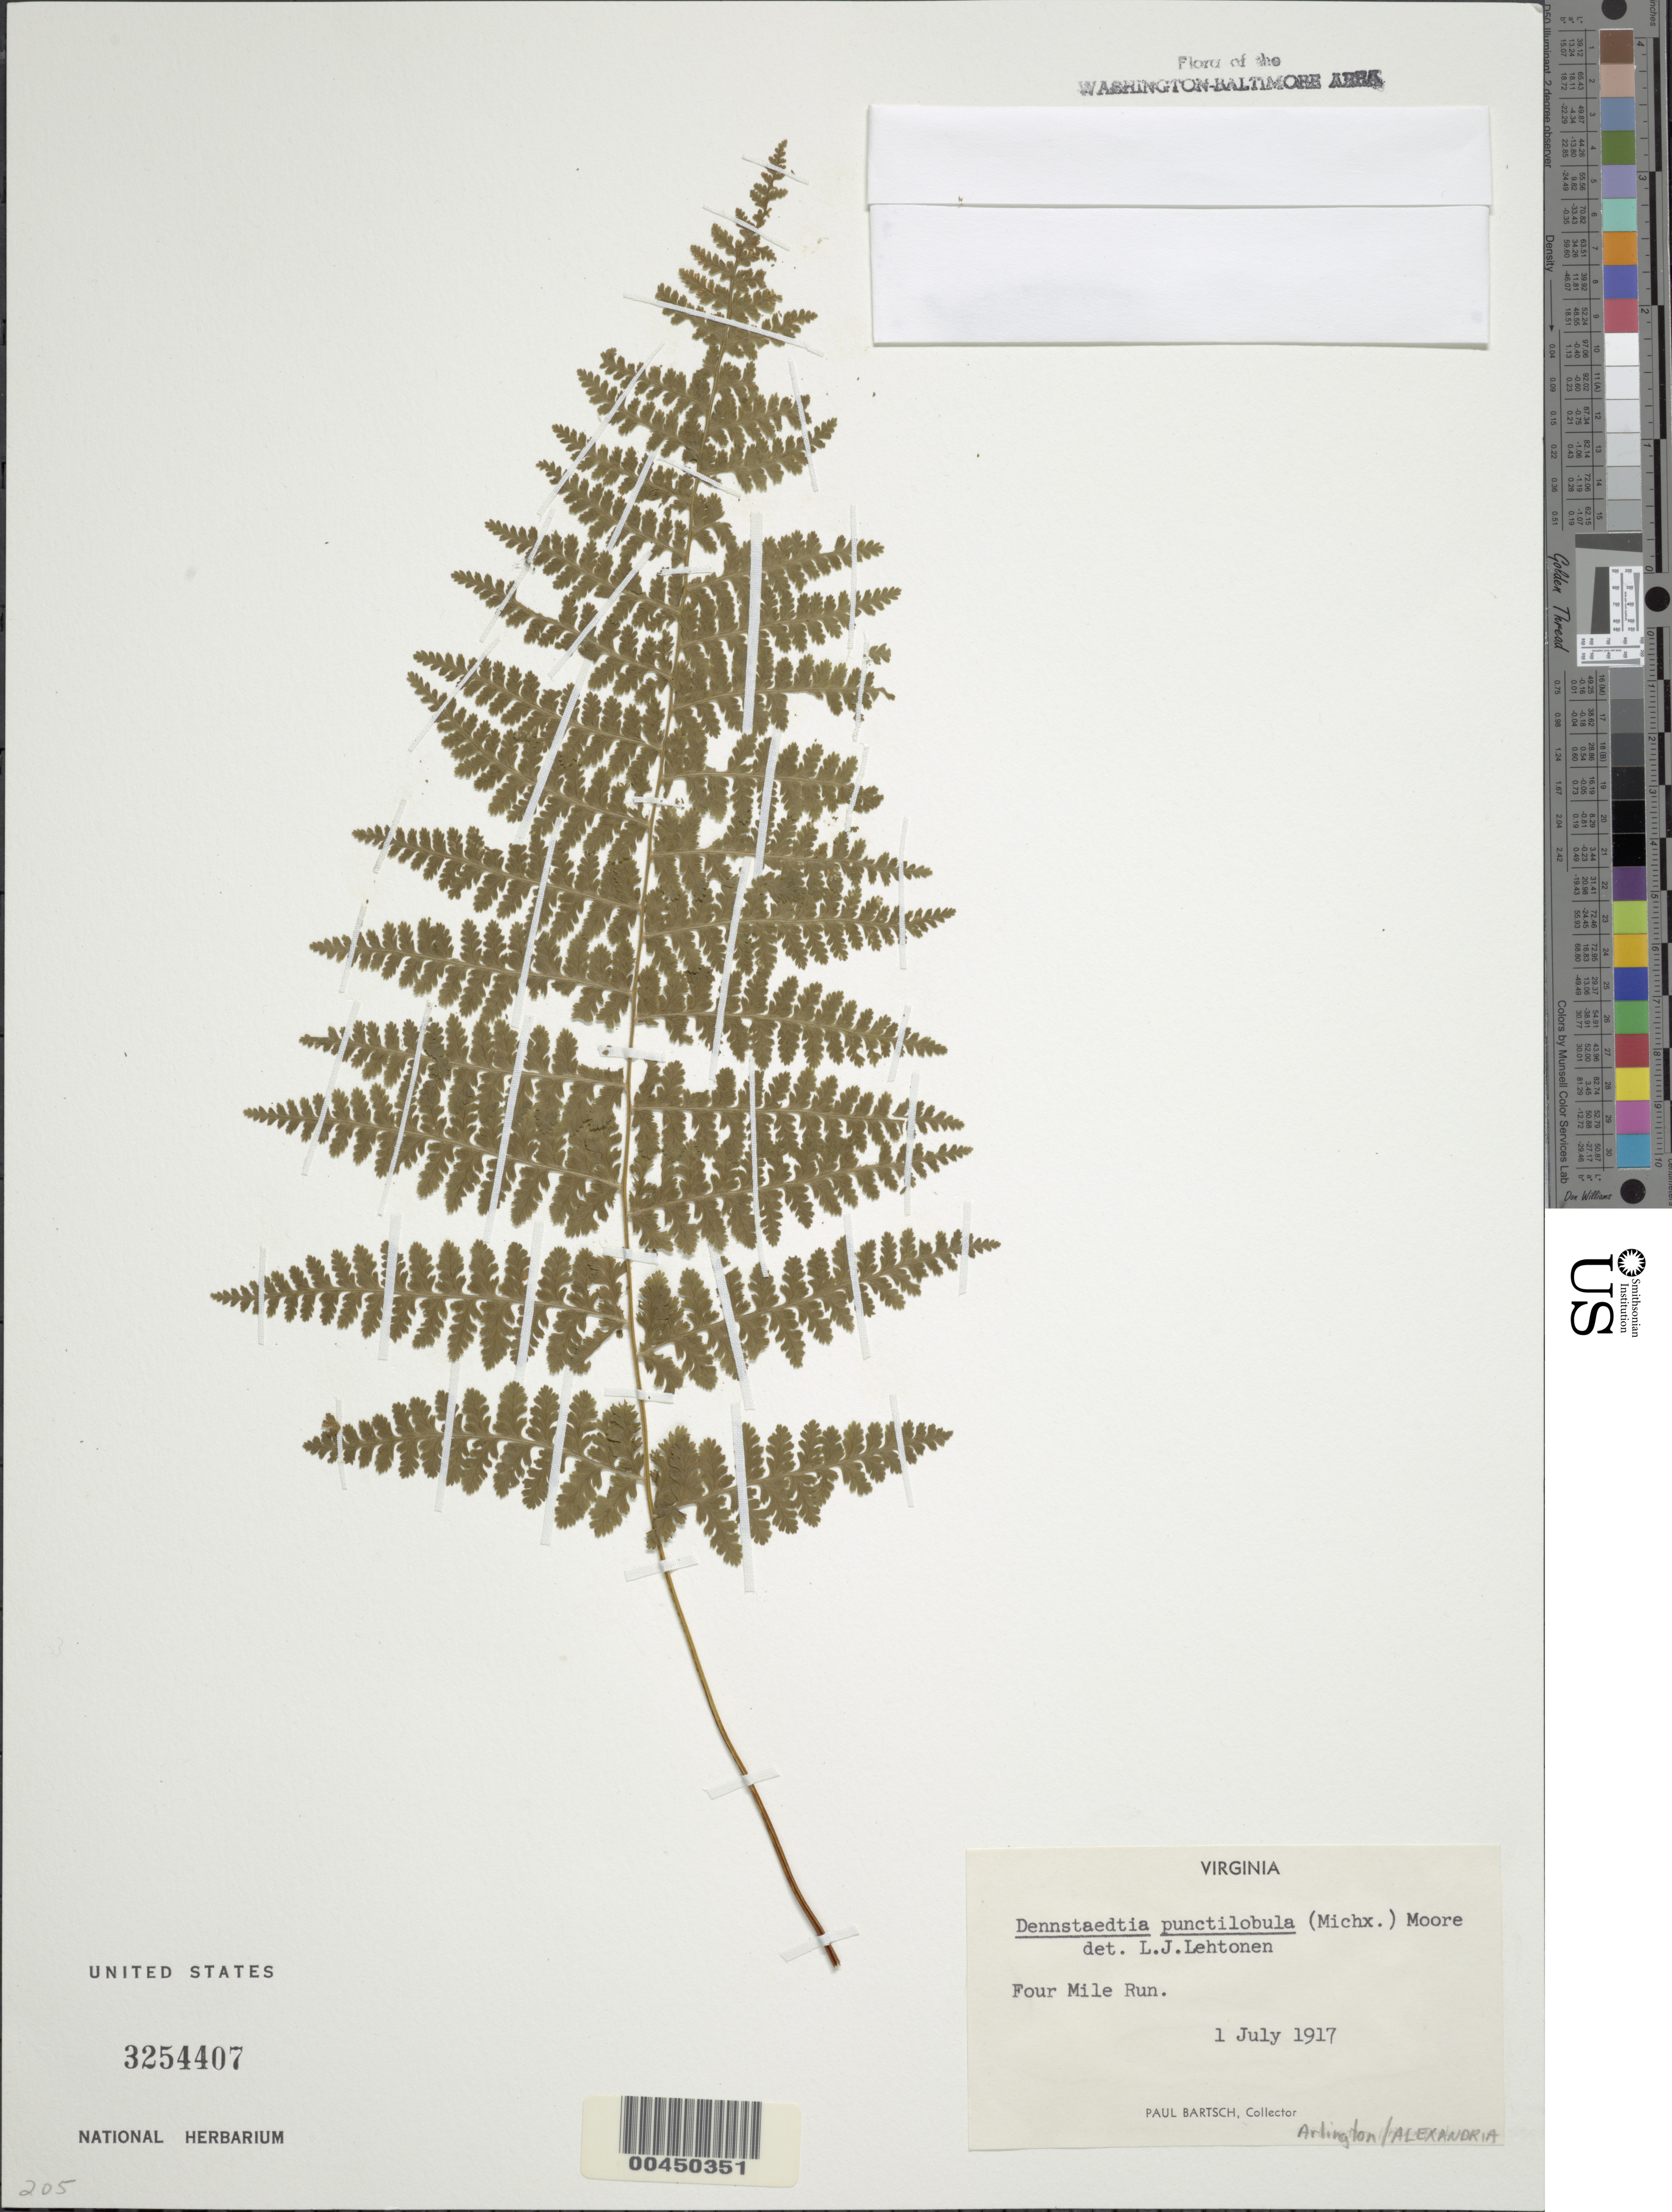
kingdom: Plantae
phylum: Tracheophyta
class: Polypodiopsida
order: Polypodiales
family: Dennstaedtiaceae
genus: Dennstaedtia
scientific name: Dennstaedtia punctilobula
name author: (Michx.) T. Moore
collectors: P. Bartsch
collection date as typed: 01 Jul 1917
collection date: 1917-07-01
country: United States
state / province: Virginia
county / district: Arlington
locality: Four Mile Run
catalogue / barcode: US 3254407